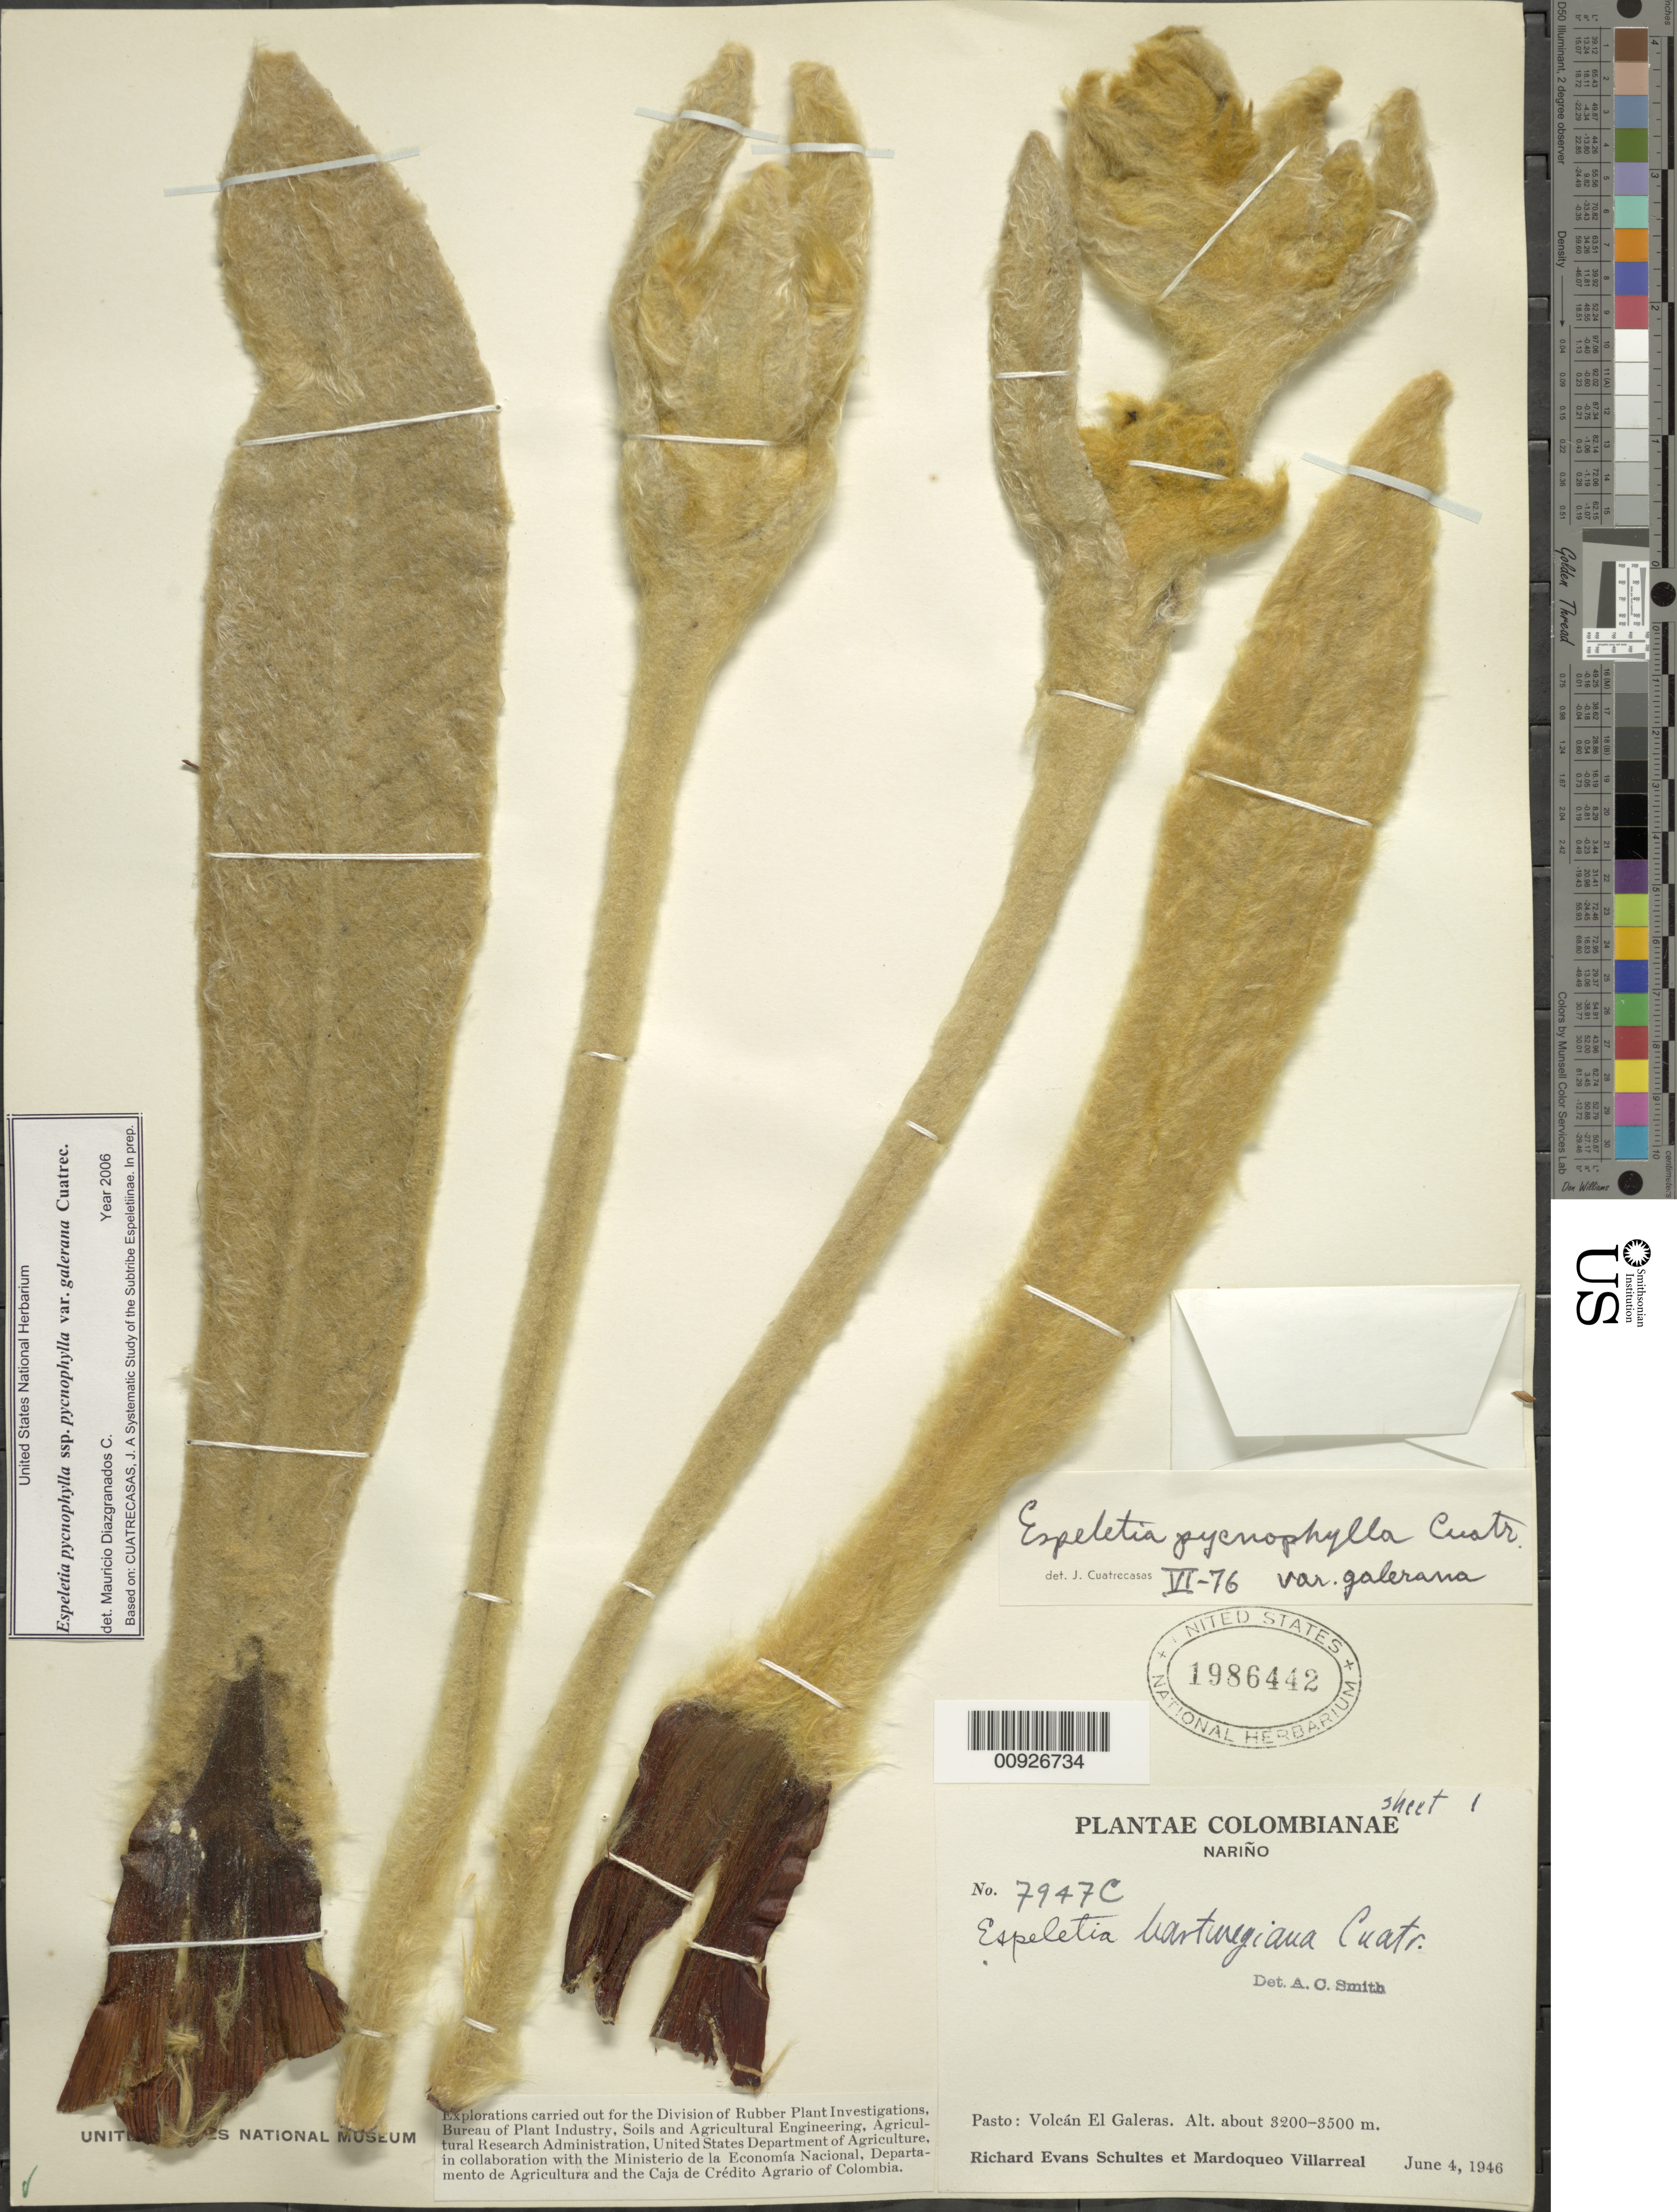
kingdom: Plantae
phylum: Tracheophyta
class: Magnoliopsida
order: Asterales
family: Asteraceae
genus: Espeletia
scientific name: Espeletia pycnophylla var. galerana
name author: Cuatrec.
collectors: R. E. Schultes & M. Villareal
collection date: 1946-06-04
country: Colombia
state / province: Nariño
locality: Pasto, Volcán El Galeras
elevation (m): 3200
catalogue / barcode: US 1986442